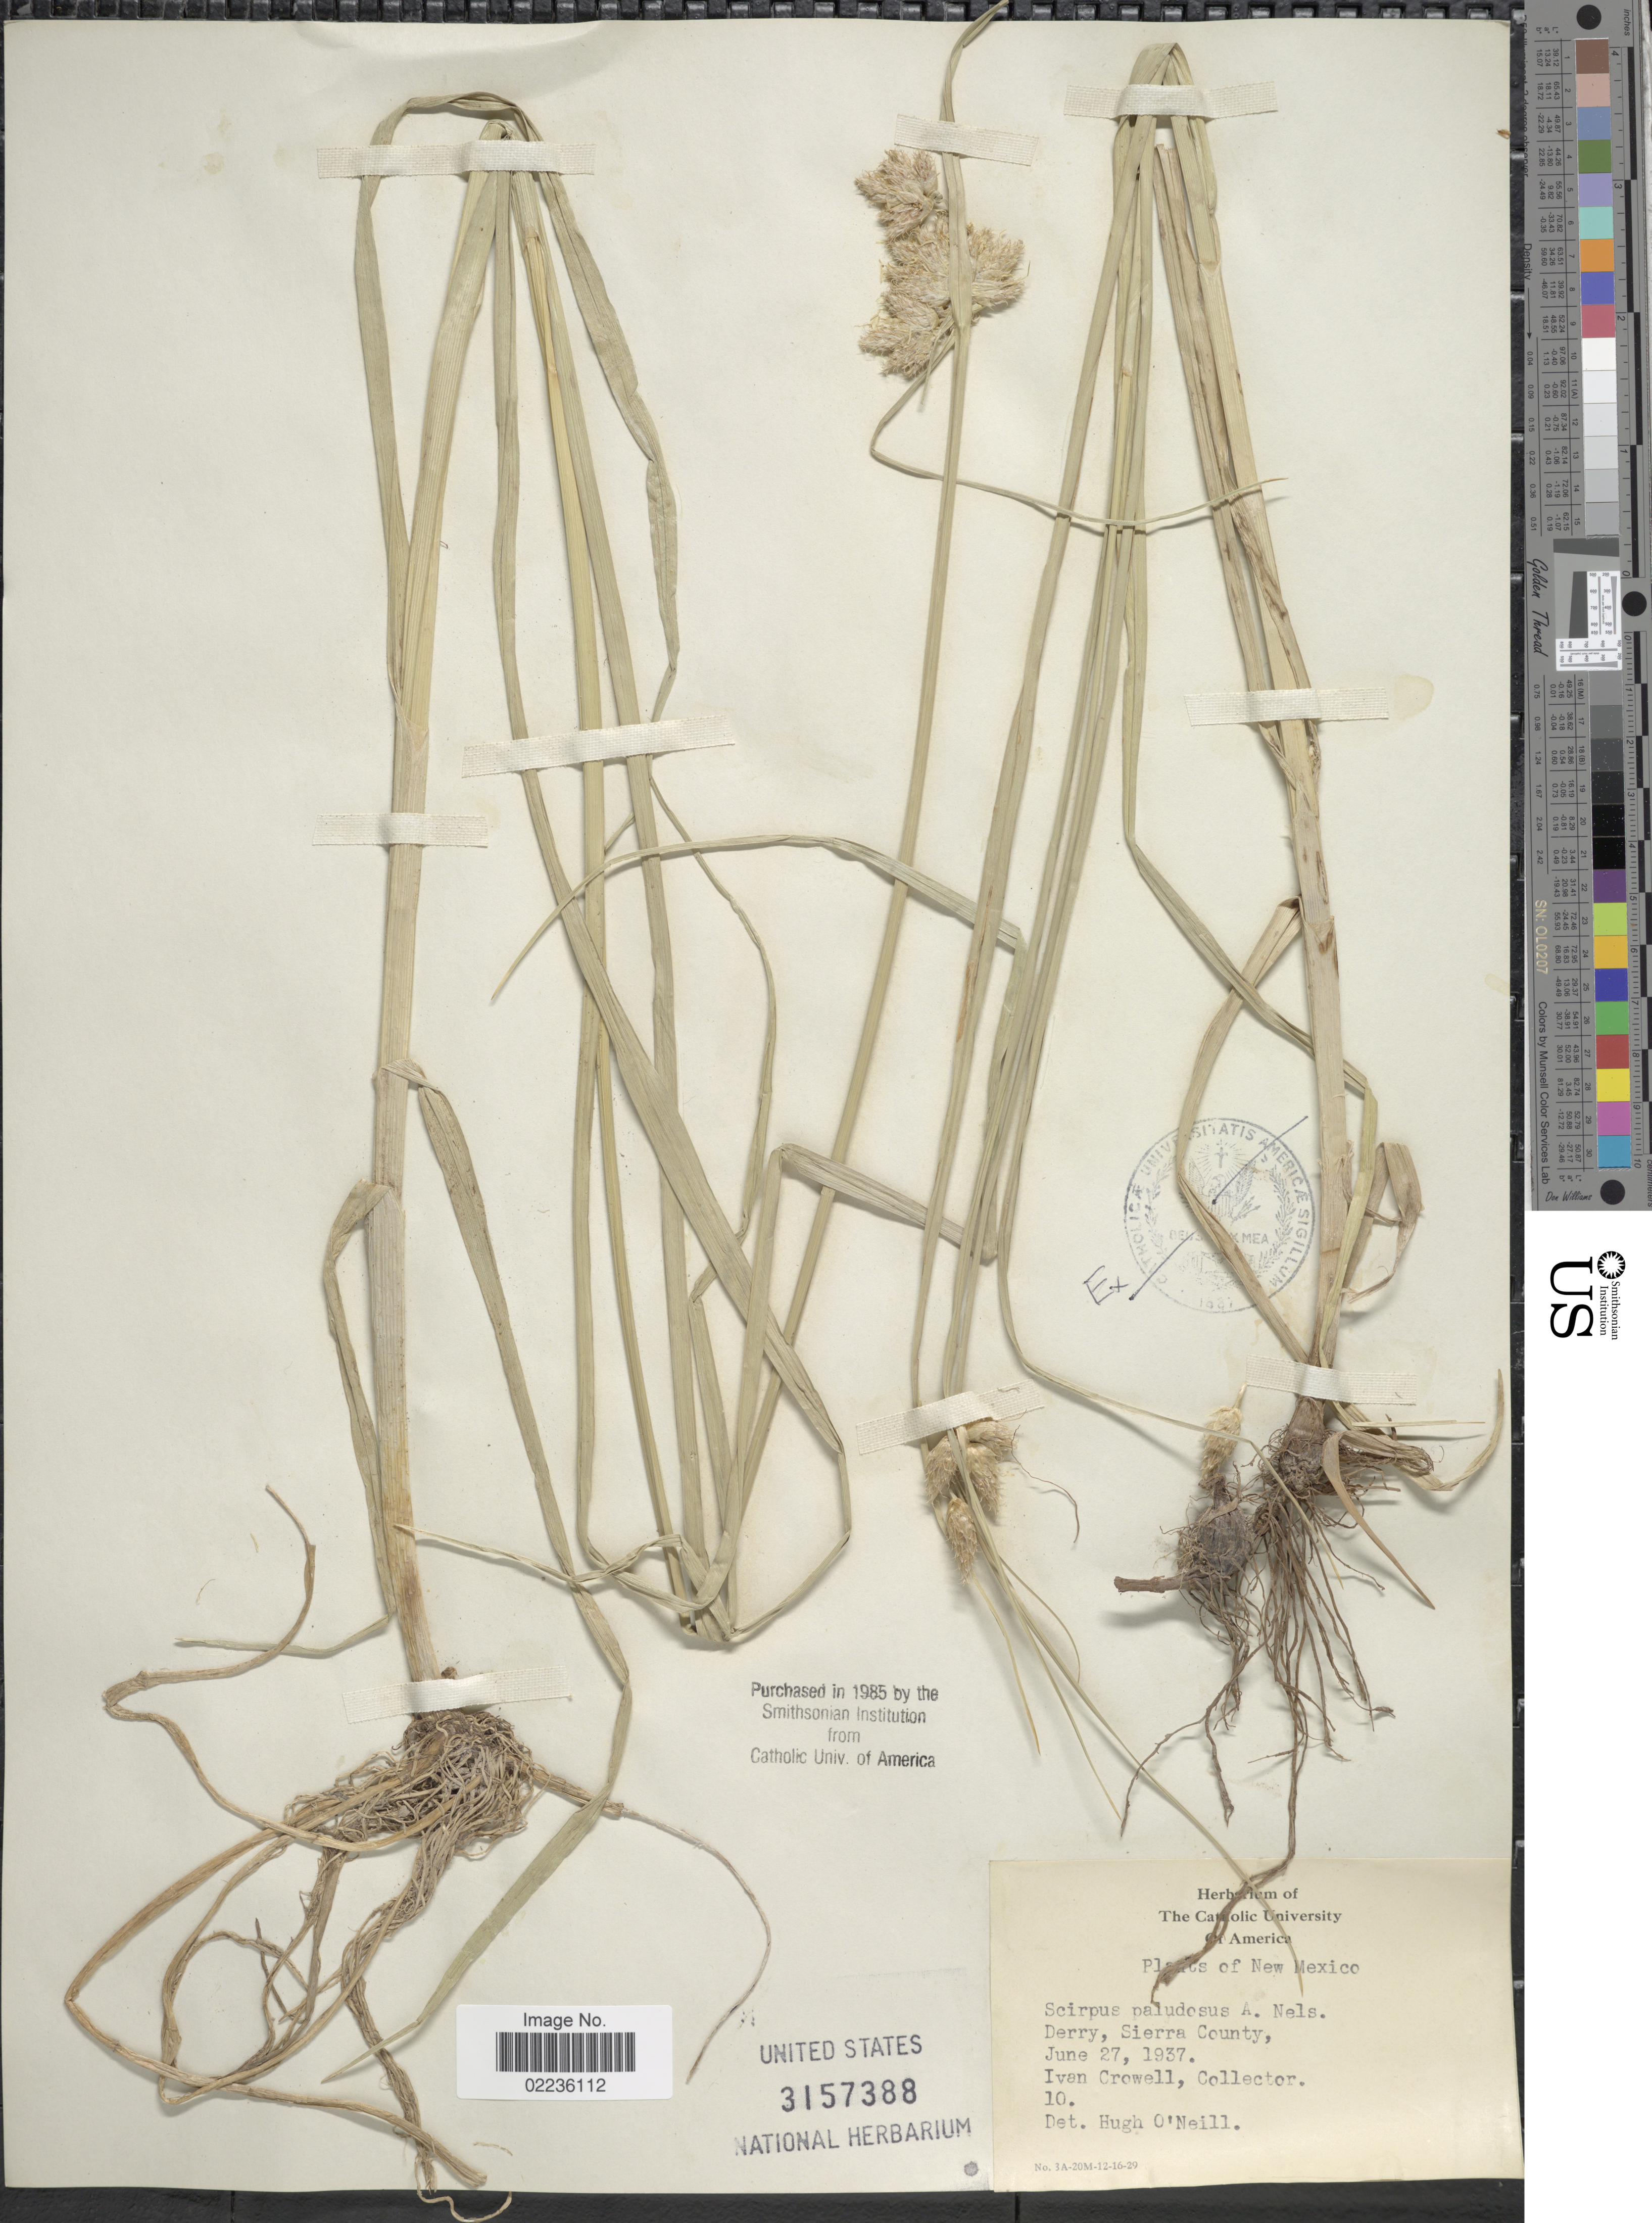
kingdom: Plantae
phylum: Tracheophyta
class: Liliopsida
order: Poales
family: Cyperaceae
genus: Bolboschoenus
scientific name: Bolboschoenus maritimus subsp. paludosus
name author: (A. Nelson) T. Koyama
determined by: Strong, M. T., (US), Smithsonian Institution - National Museum of Natural History (UNITED STATES)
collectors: I. Crowell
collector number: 10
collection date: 1937-06-27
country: United States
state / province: New Mexico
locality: Derry, Sierra County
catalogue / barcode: US 3157388